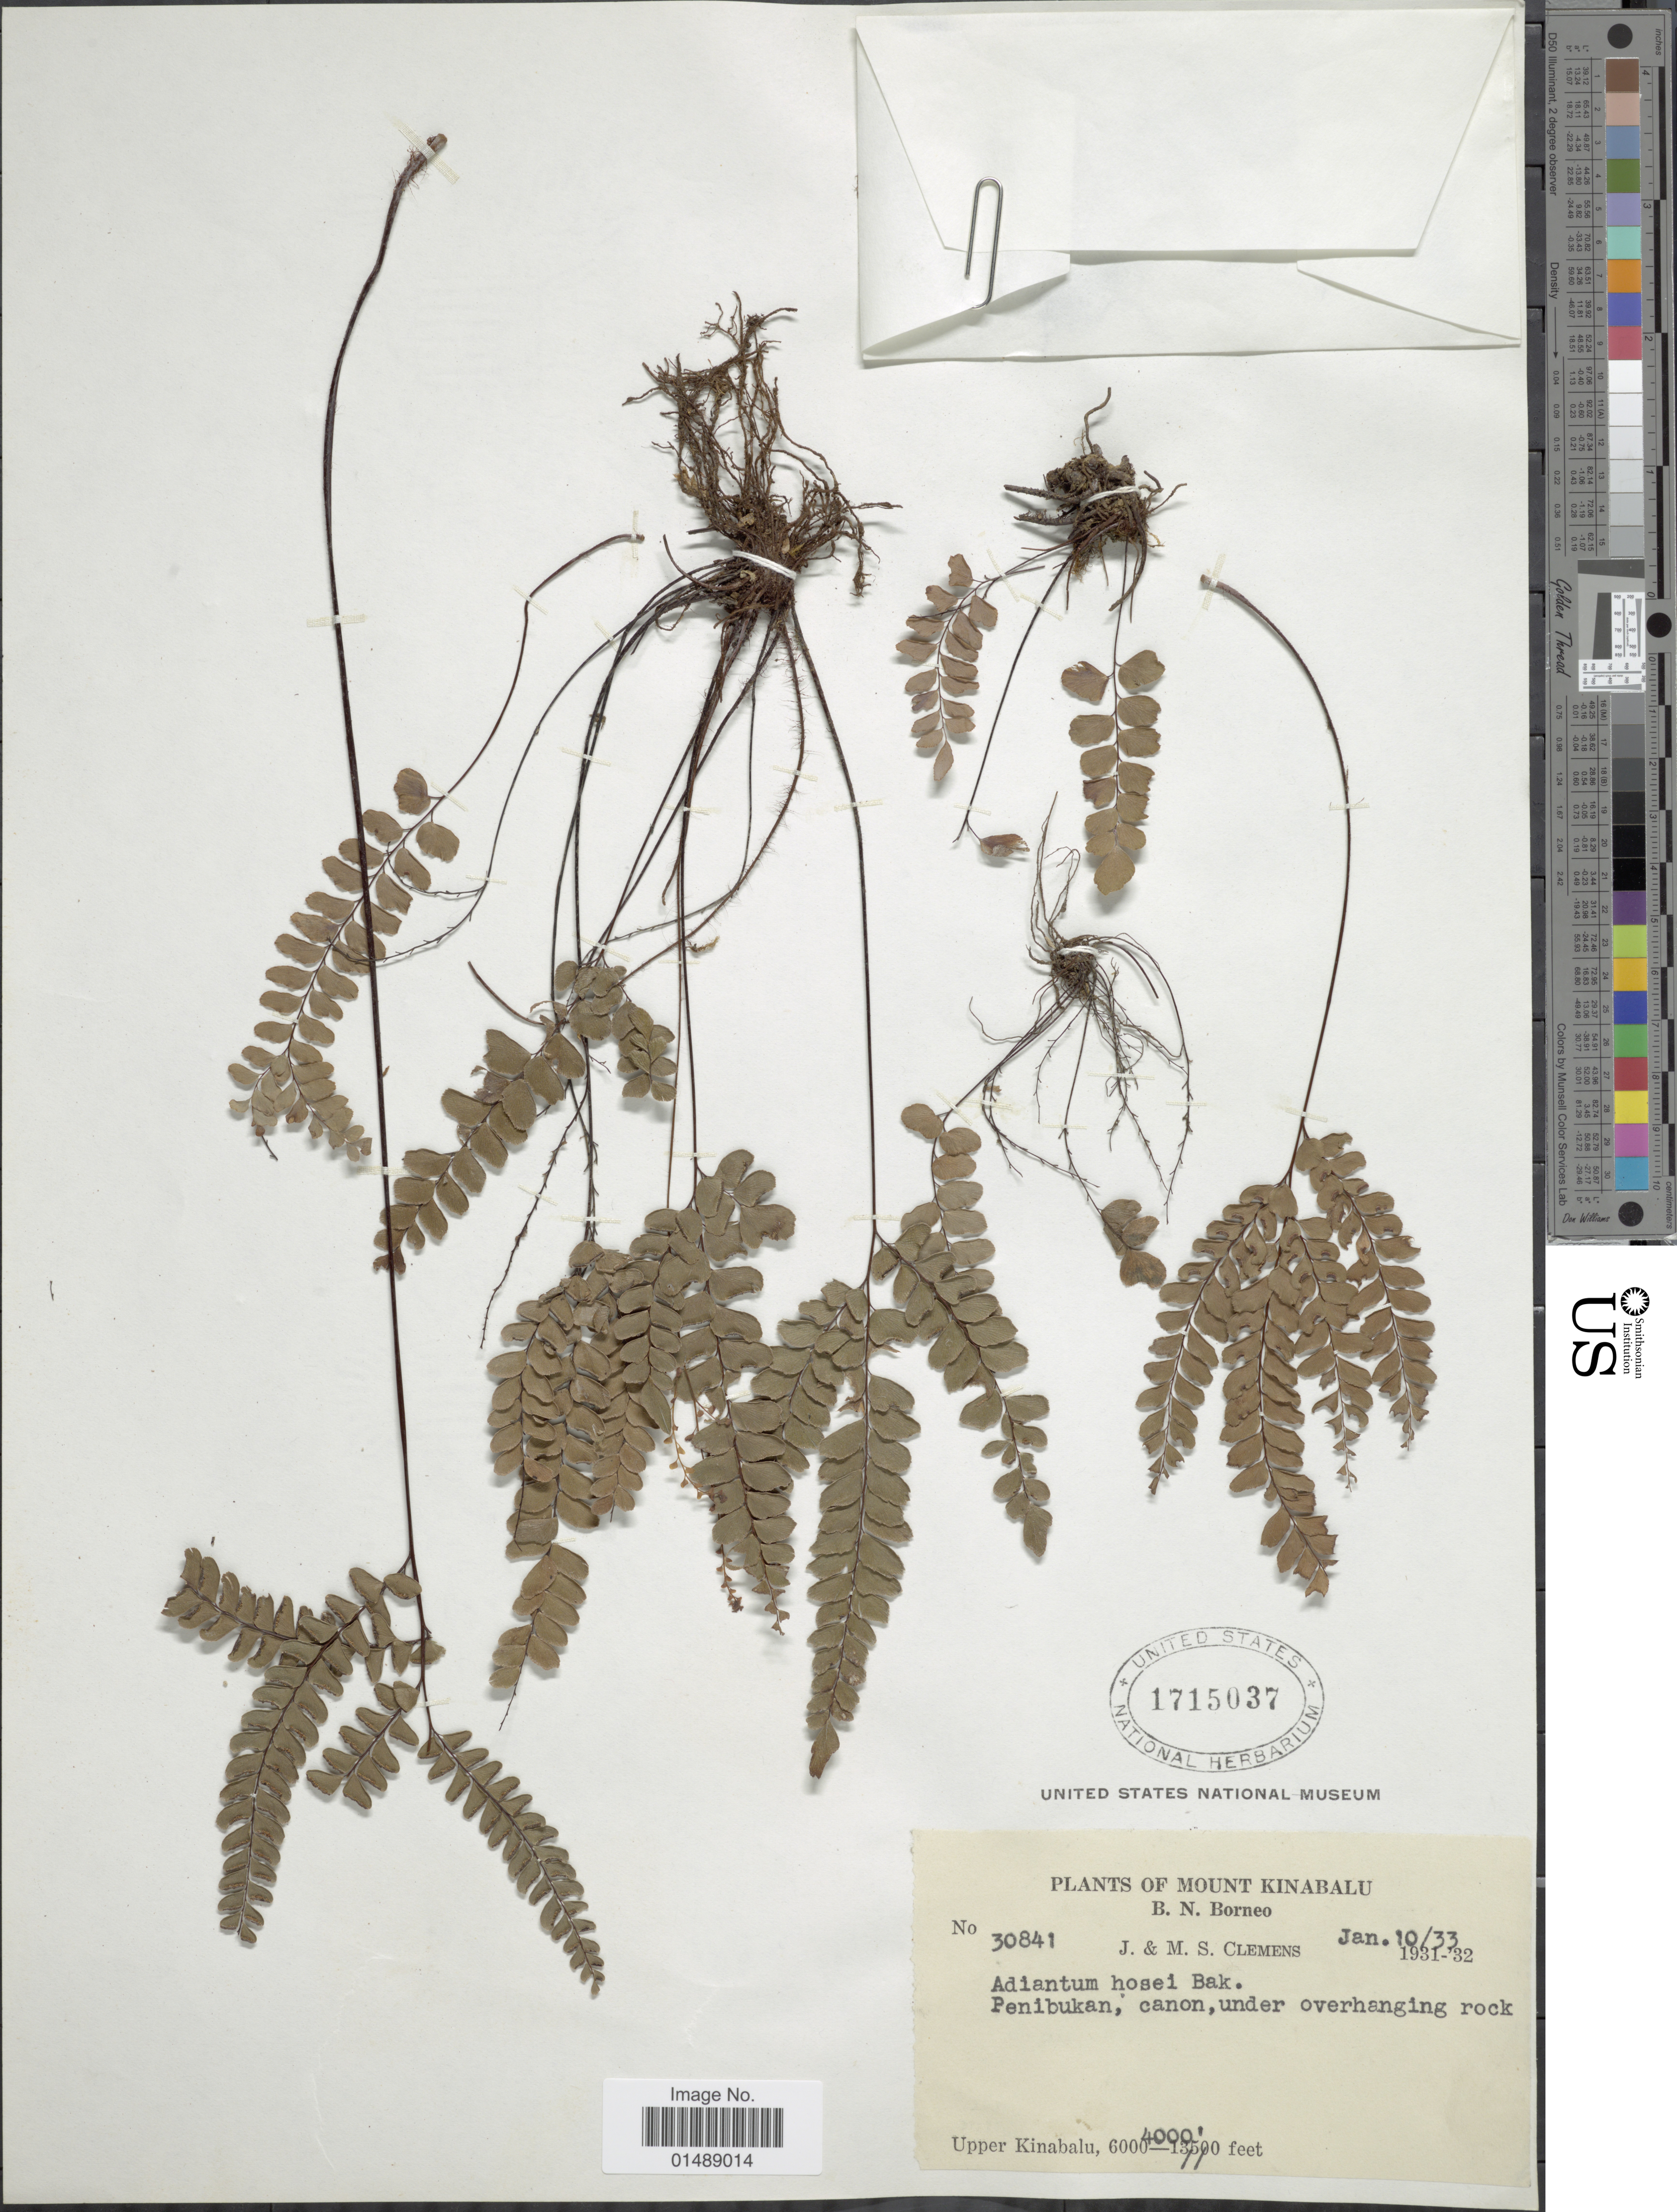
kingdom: Plantae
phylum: Tracheophyta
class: Polypodiopsida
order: Polypodiales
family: Pteridaceae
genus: Adiantum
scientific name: Adiantum hosei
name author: Baker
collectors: J. Clemens & M. S. Clemens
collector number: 30841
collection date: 1933-01-10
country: Malaysia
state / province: Sabah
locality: Mount Kinabalu, Adiantum hosei Bak. Penibukan, canon, under overhanging rock, Upper Kinabalu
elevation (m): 1219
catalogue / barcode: US 1715037